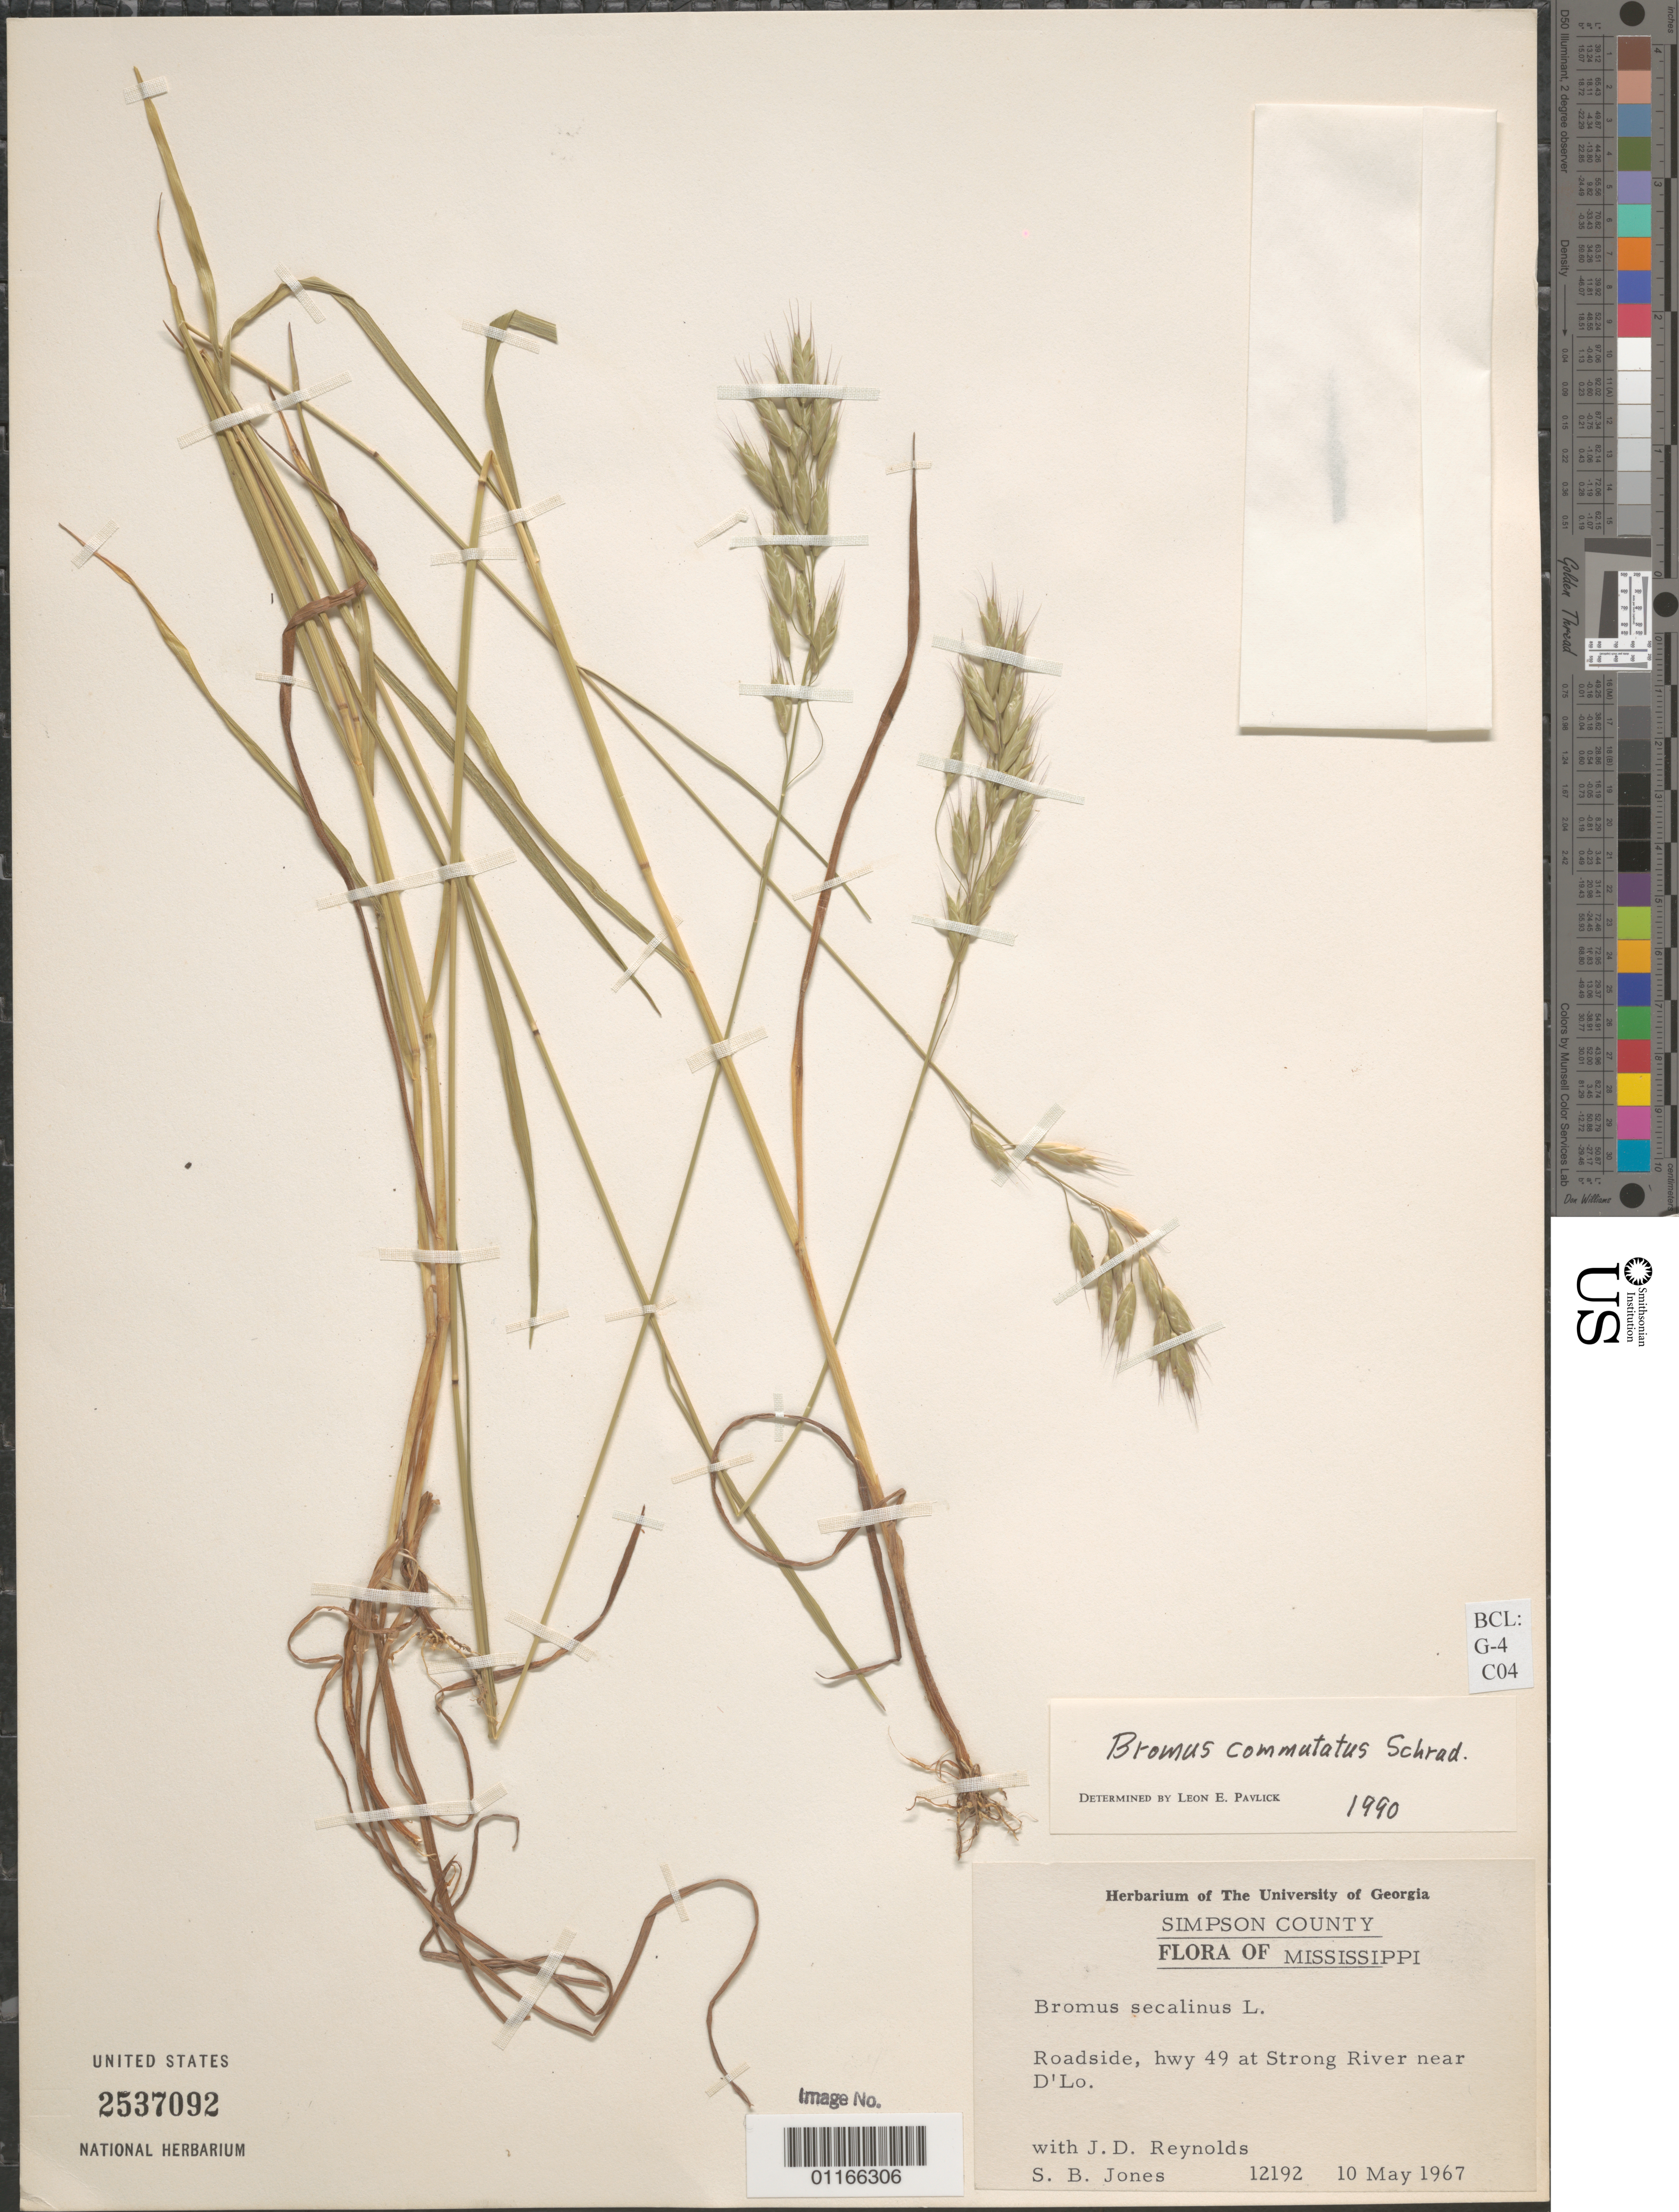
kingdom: Plantae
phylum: Tracheophyta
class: Liliopsida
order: Poales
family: Poaceae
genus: Bromus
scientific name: Bromus commutatus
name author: Schrad.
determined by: Pavlick, L. E.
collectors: S. B. Jones & J. Reynolds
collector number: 12192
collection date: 1967-05-10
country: United States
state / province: Mississippi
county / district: Simpson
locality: hwy 49 at Strong River near D'Lo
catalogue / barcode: US 2537092